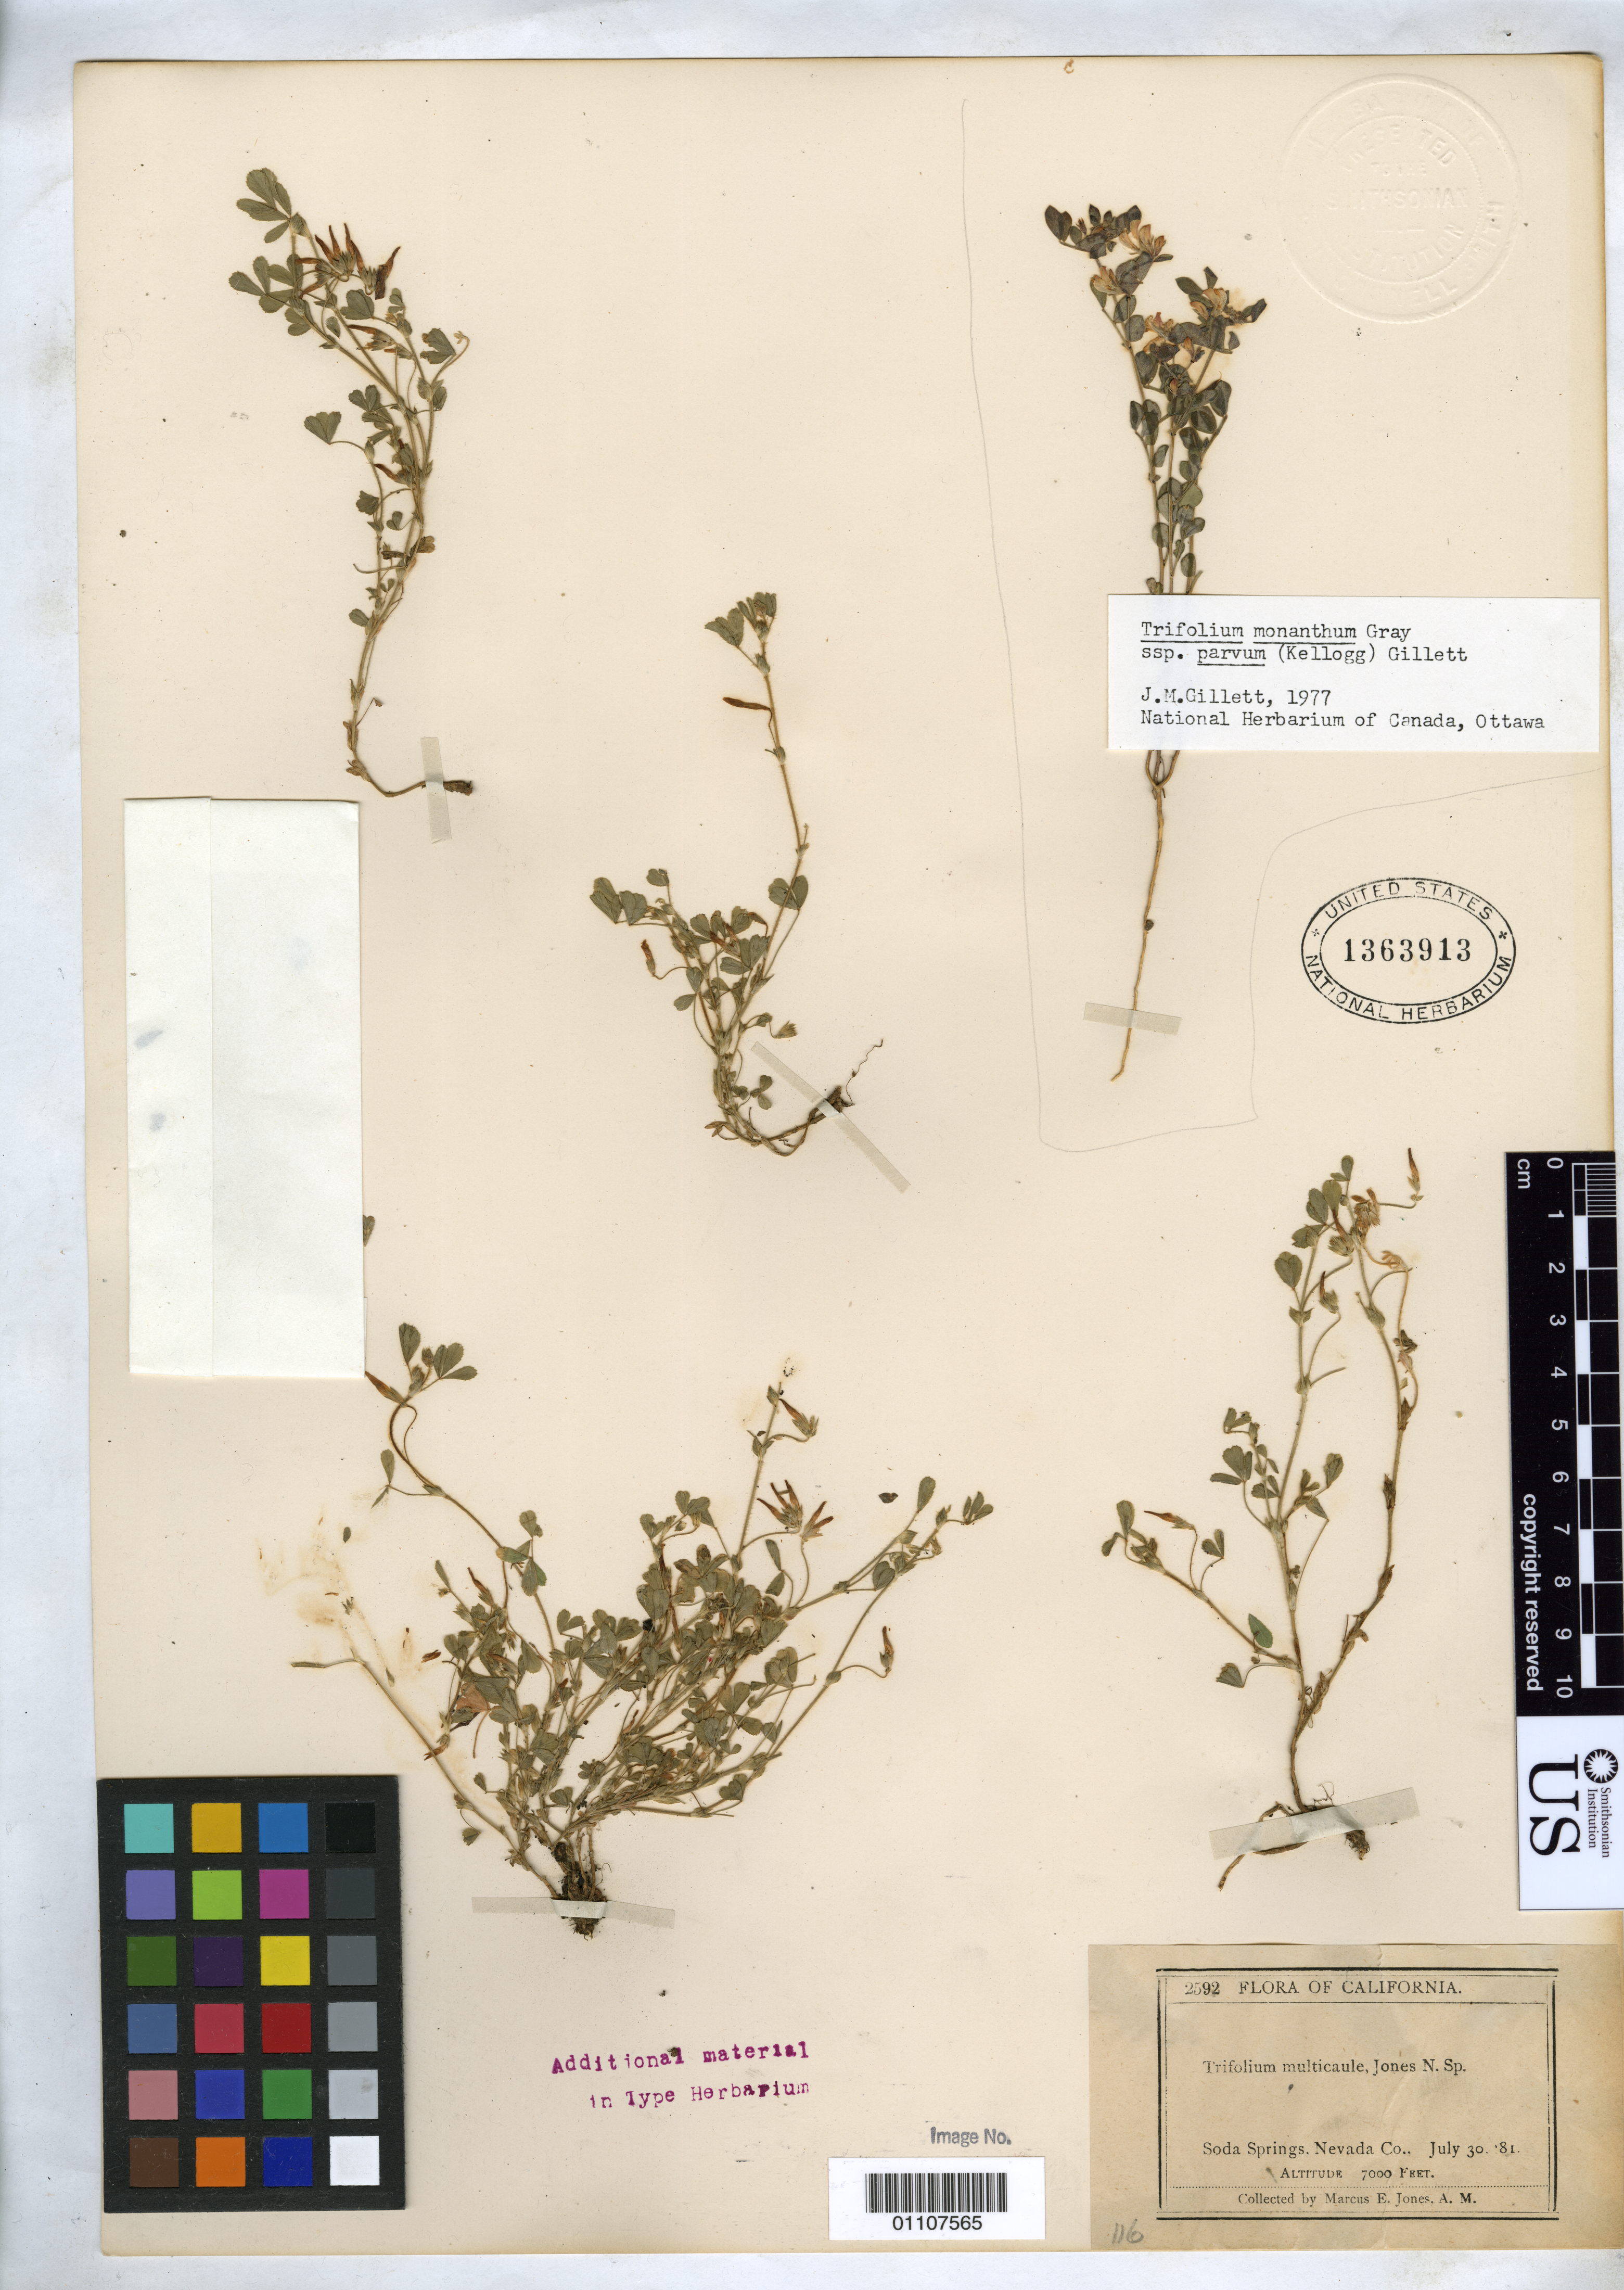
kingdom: Plantae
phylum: Tracheophyta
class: Magnoliopsida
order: Fabales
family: Fabaceae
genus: Trifolium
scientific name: Trifolium multicaule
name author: M.E. Jones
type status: Possible Isotype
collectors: M. E. Jones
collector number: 2592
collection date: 1881-07-30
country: United States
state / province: California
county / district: Nevada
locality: Soda Springs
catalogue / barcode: US 1363913